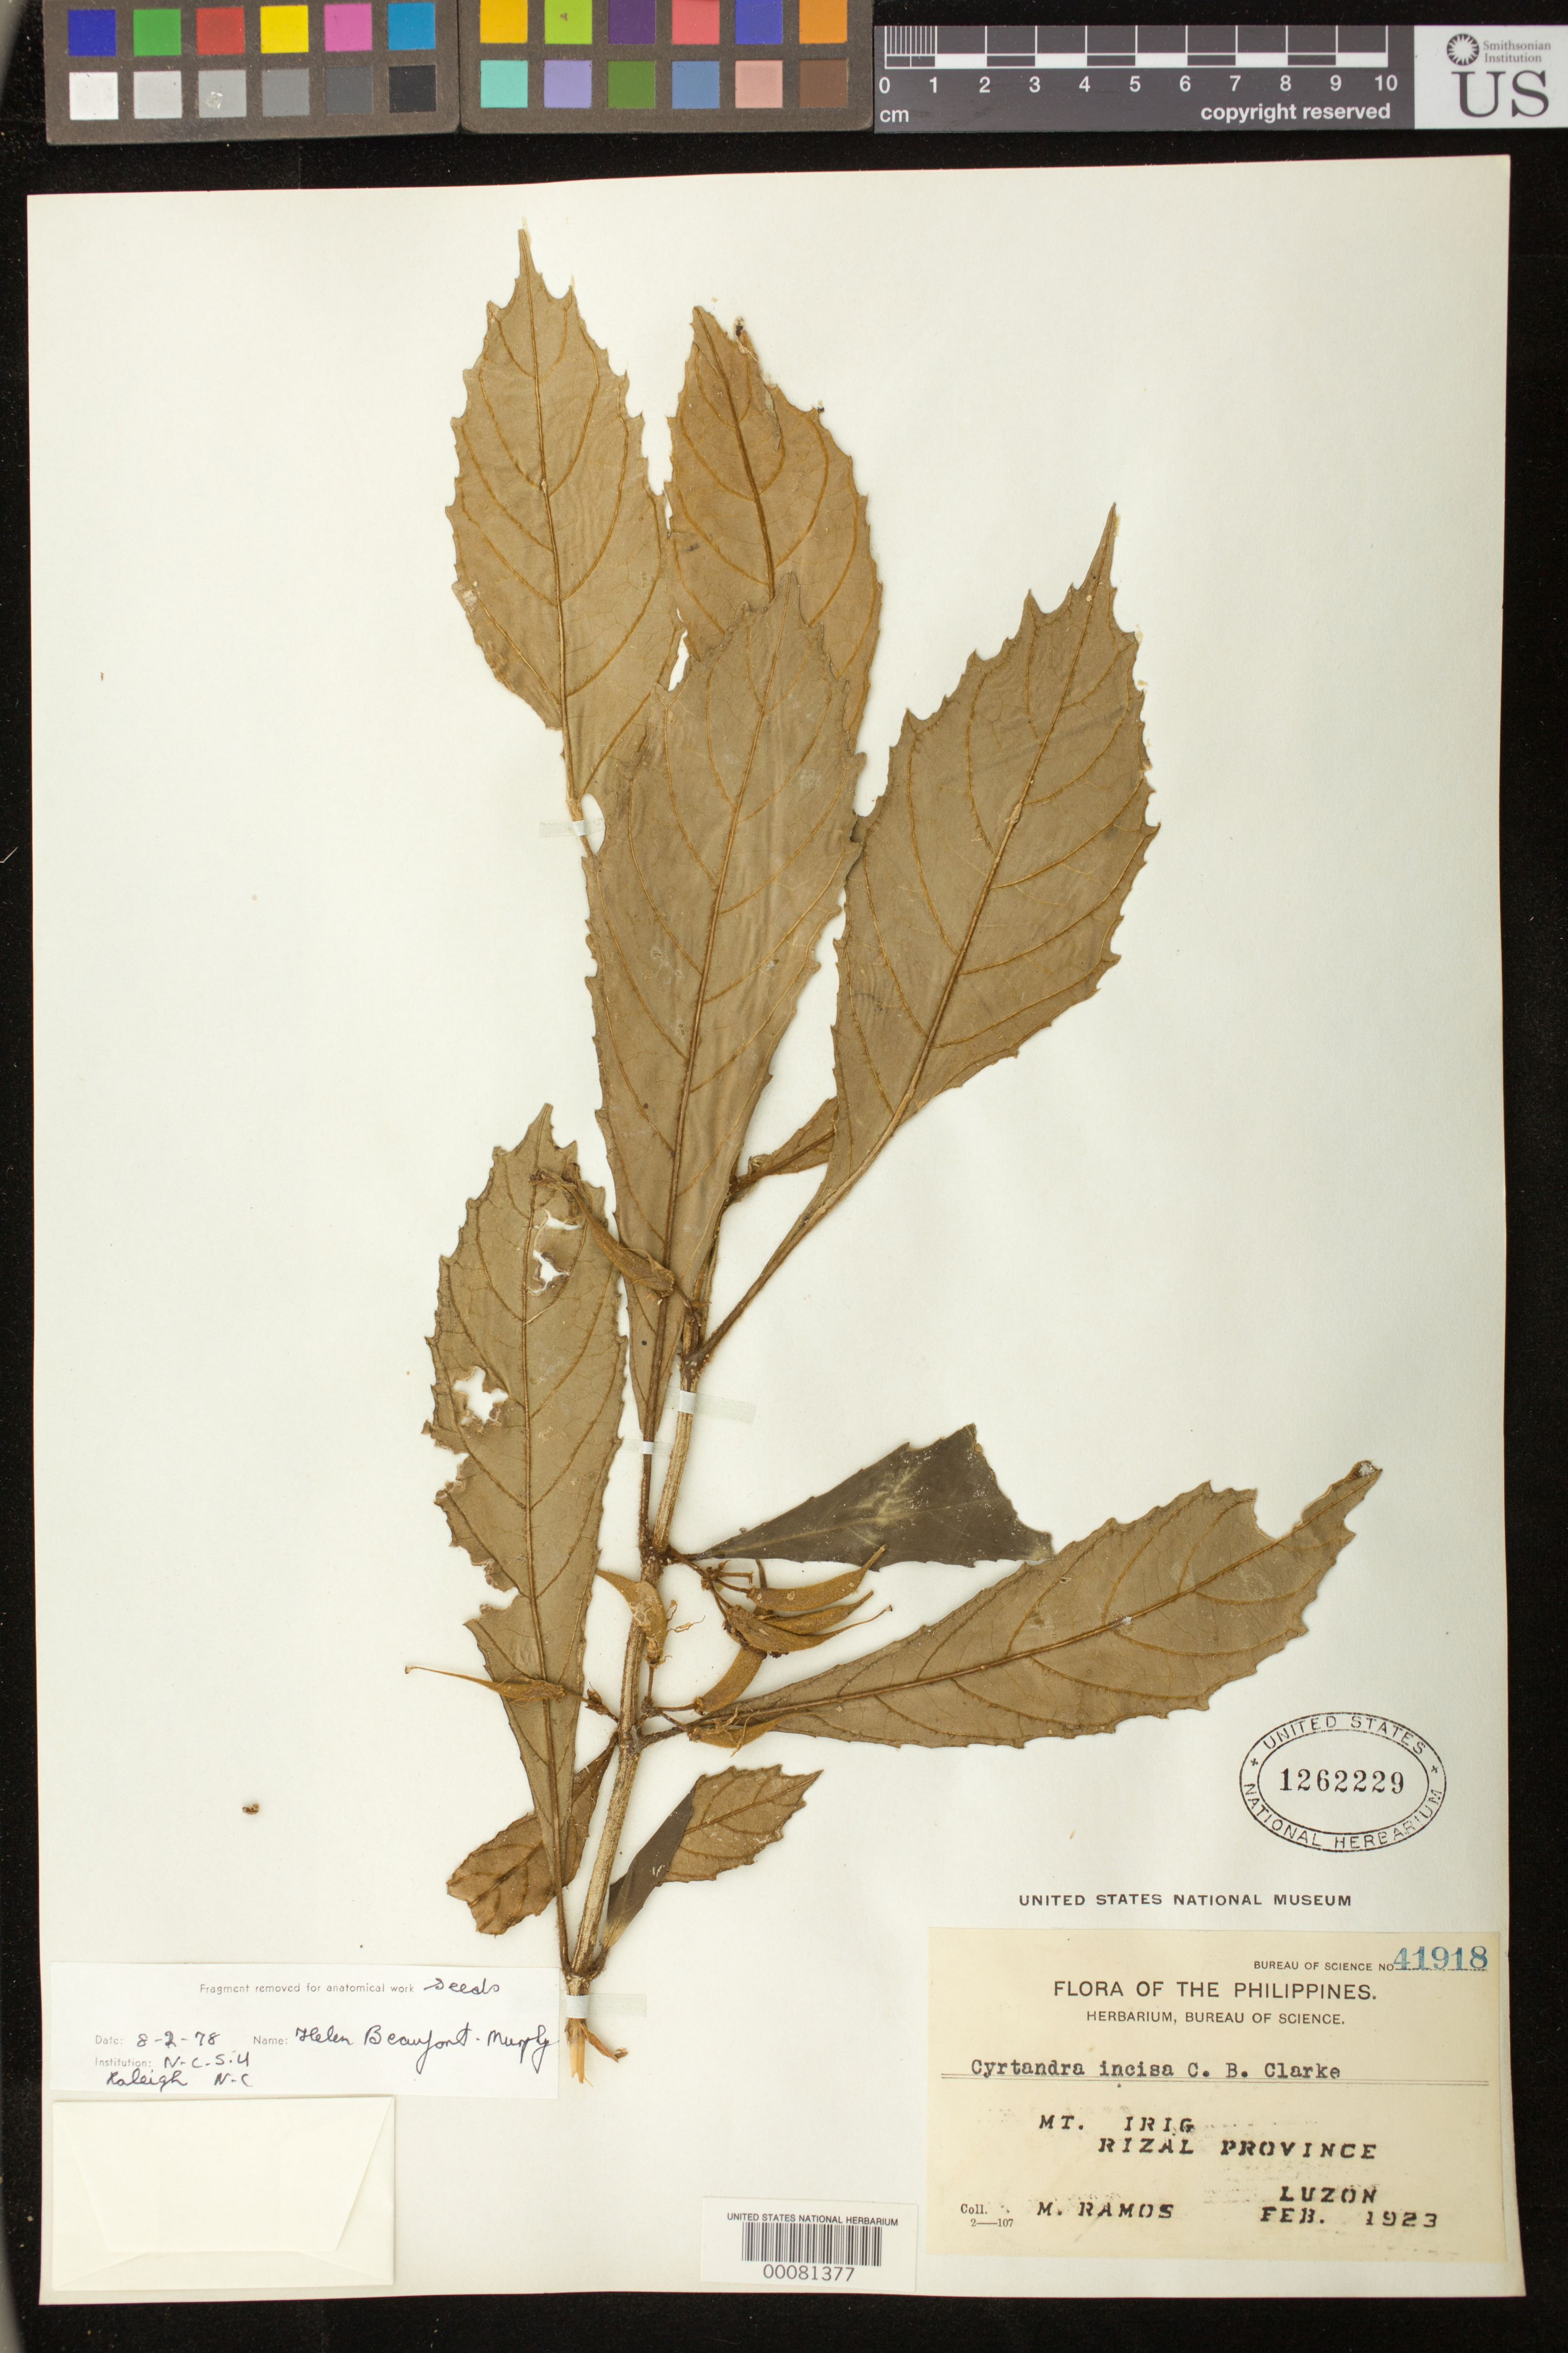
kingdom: Plantae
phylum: Tracheophyta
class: Magnoliopsida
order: Lamiales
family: Gesneriaceae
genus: Cyrtandra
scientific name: Cyrtandra incisa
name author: C.B. Clarke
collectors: M. Ramos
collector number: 41918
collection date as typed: Feb 1923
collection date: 1923-02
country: Philippines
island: Luzon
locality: Mt. Irig, Rizal Province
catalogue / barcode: US 1262229